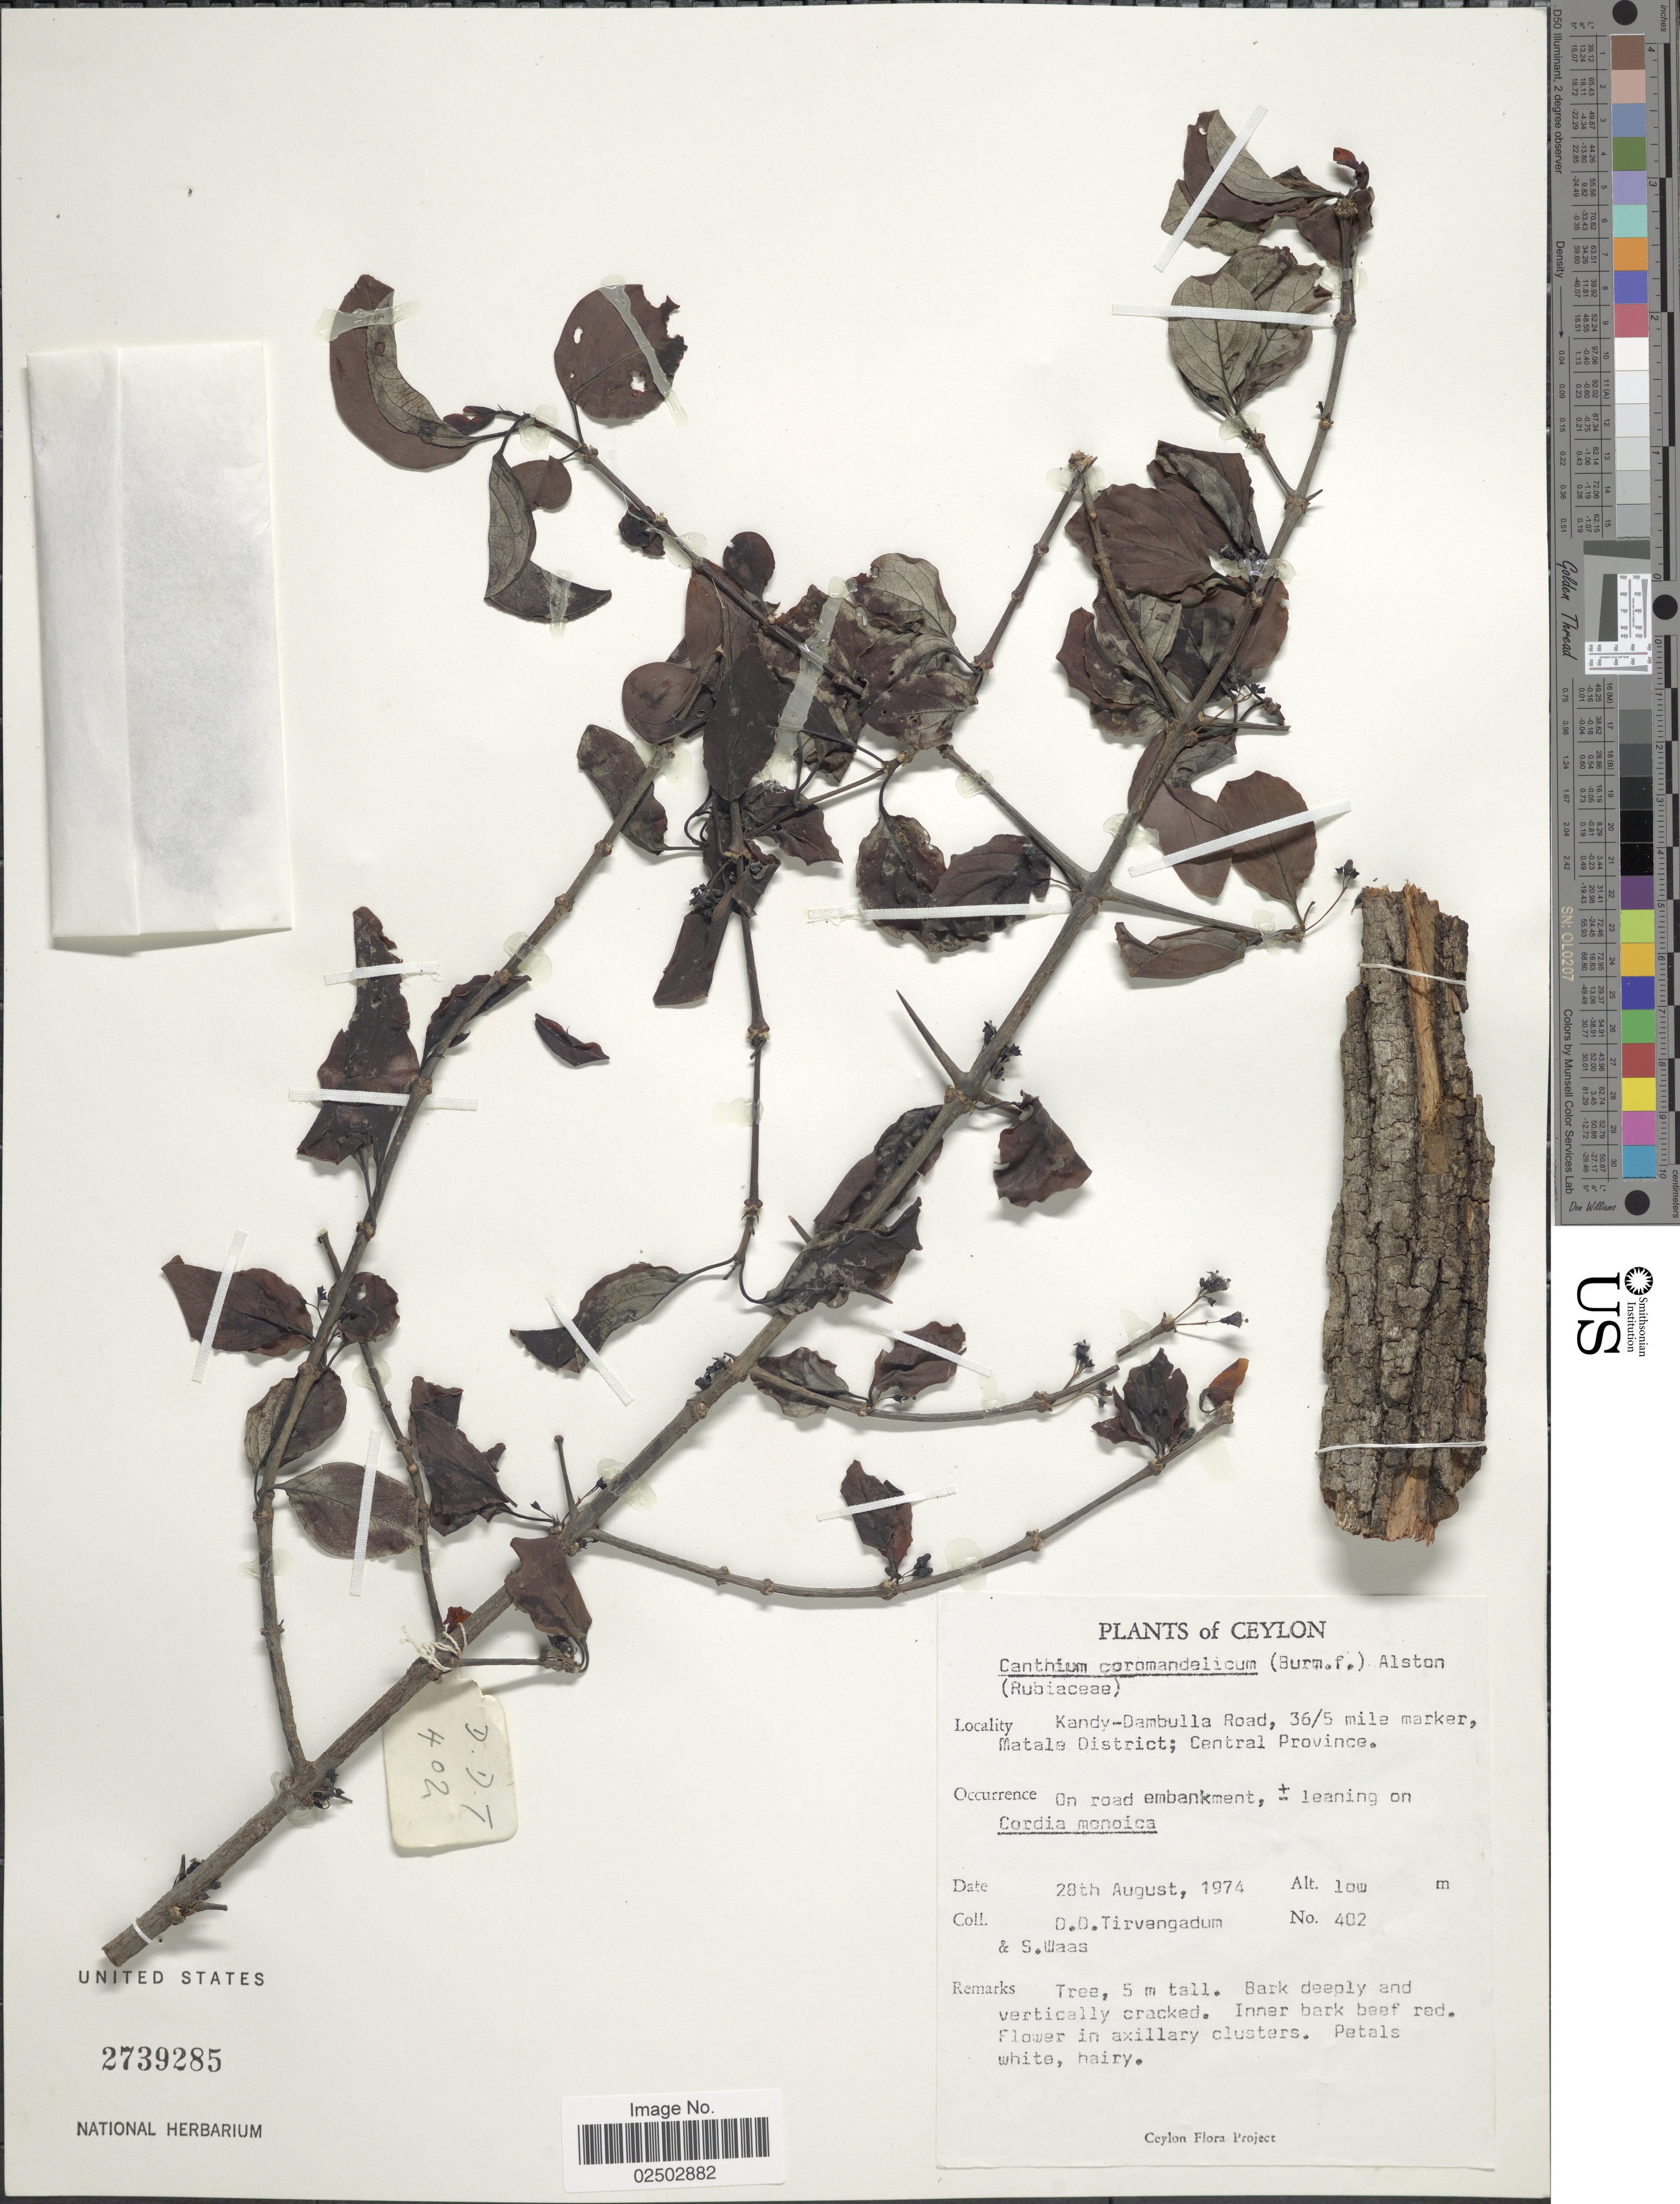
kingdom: Plantae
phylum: Tracheophyta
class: Magnoliopsida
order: Gentianales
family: Rubiaceae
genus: Canthium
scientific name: Canthium coromandelicum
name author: (Burm. f.) Alston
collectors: D. Tirvengadum & S. Waas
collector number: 402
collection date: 1974-08-28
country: Sri Lanka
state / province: Central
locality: Kandy-Dambulla Road, 36/5 mile marker, Matale District, Central Province, Ceylon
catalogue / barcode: US 2739285